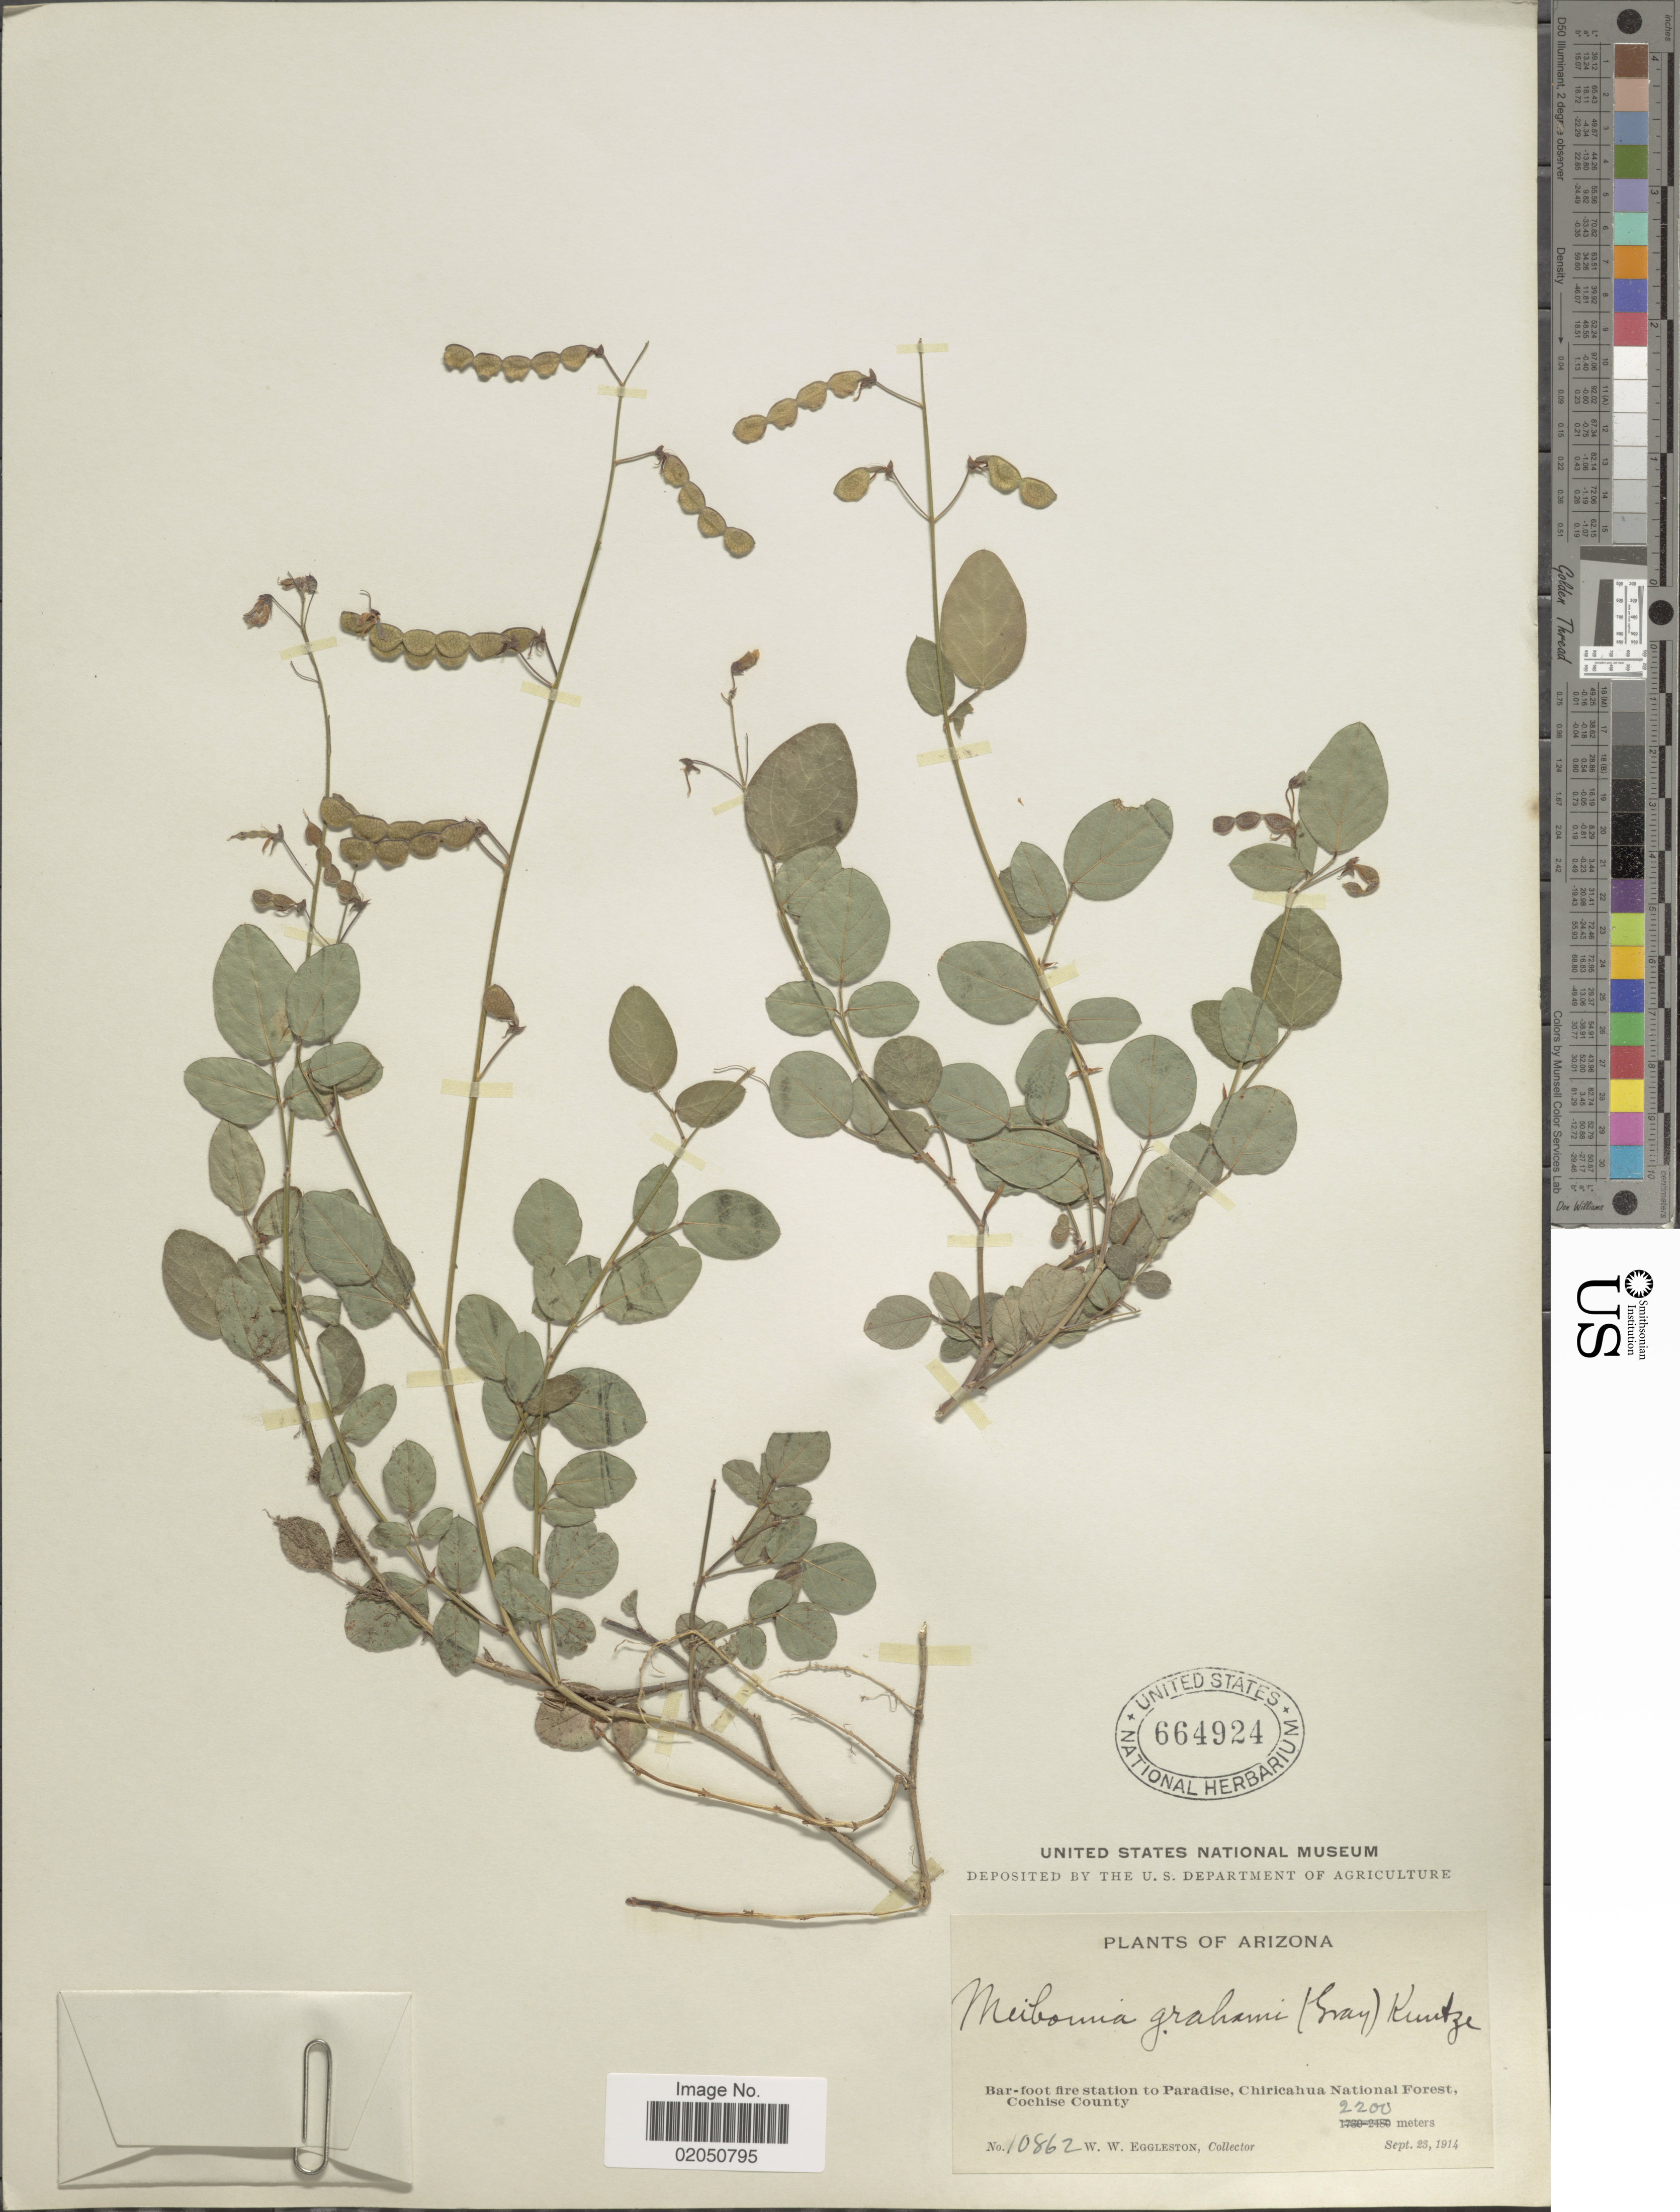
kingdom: Plantae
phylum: Tracheophyta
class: Magnoliopsida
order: Fabales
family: Fabaceae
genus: Desmodium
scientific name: Desmodium grahamii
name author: A. Gray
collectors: W. W. Eggleston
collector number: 10862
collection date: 1914-09-23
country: United States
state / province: Arizona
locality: Bar-foot fire station to Paradise, Chiricahua National Forest, Cochise County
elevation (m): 2200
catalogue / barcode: US 664924